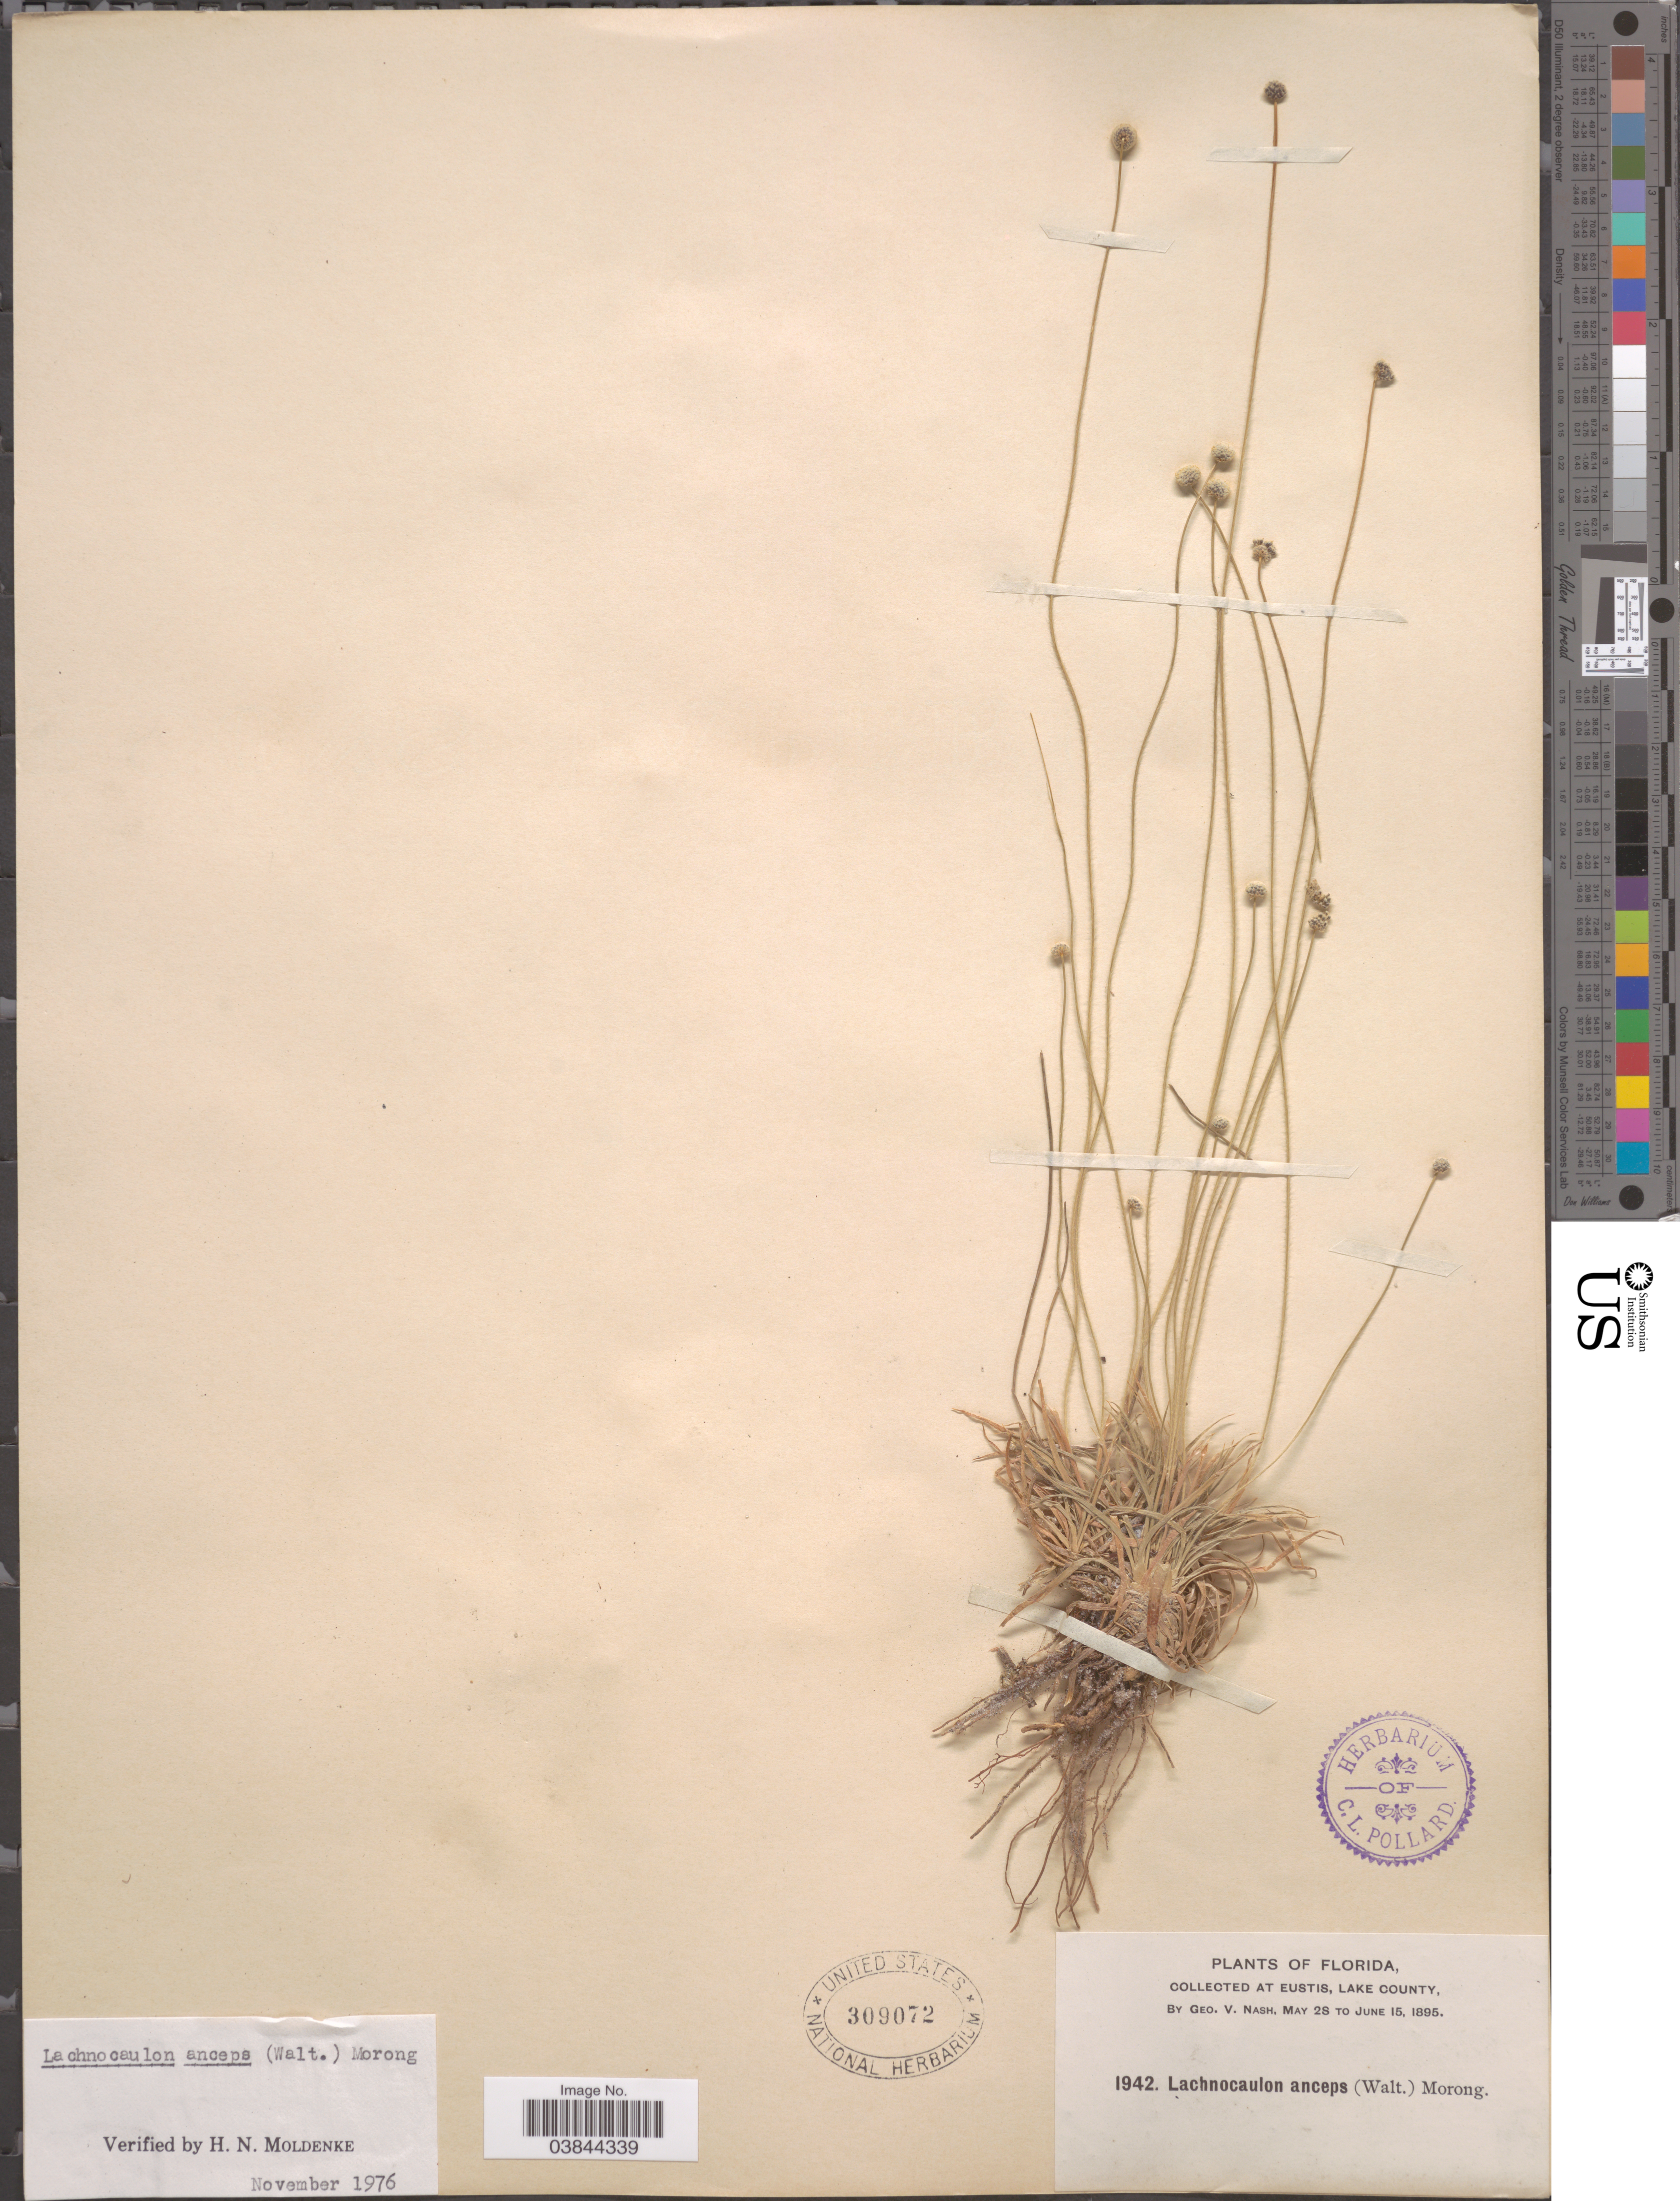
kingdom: Plantae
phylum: Tracheophyta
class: Liliopsida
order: Poales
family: Eriocaulaceae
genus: Lachnocaulon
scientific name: Lachnocaulon anceps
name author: (Walter) Morong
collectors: G. V. Nash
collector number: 1942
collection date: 1895-05-28/1895-06-15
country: United States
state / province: Florida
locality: Eustis, Lake County.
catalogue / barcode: US 309072